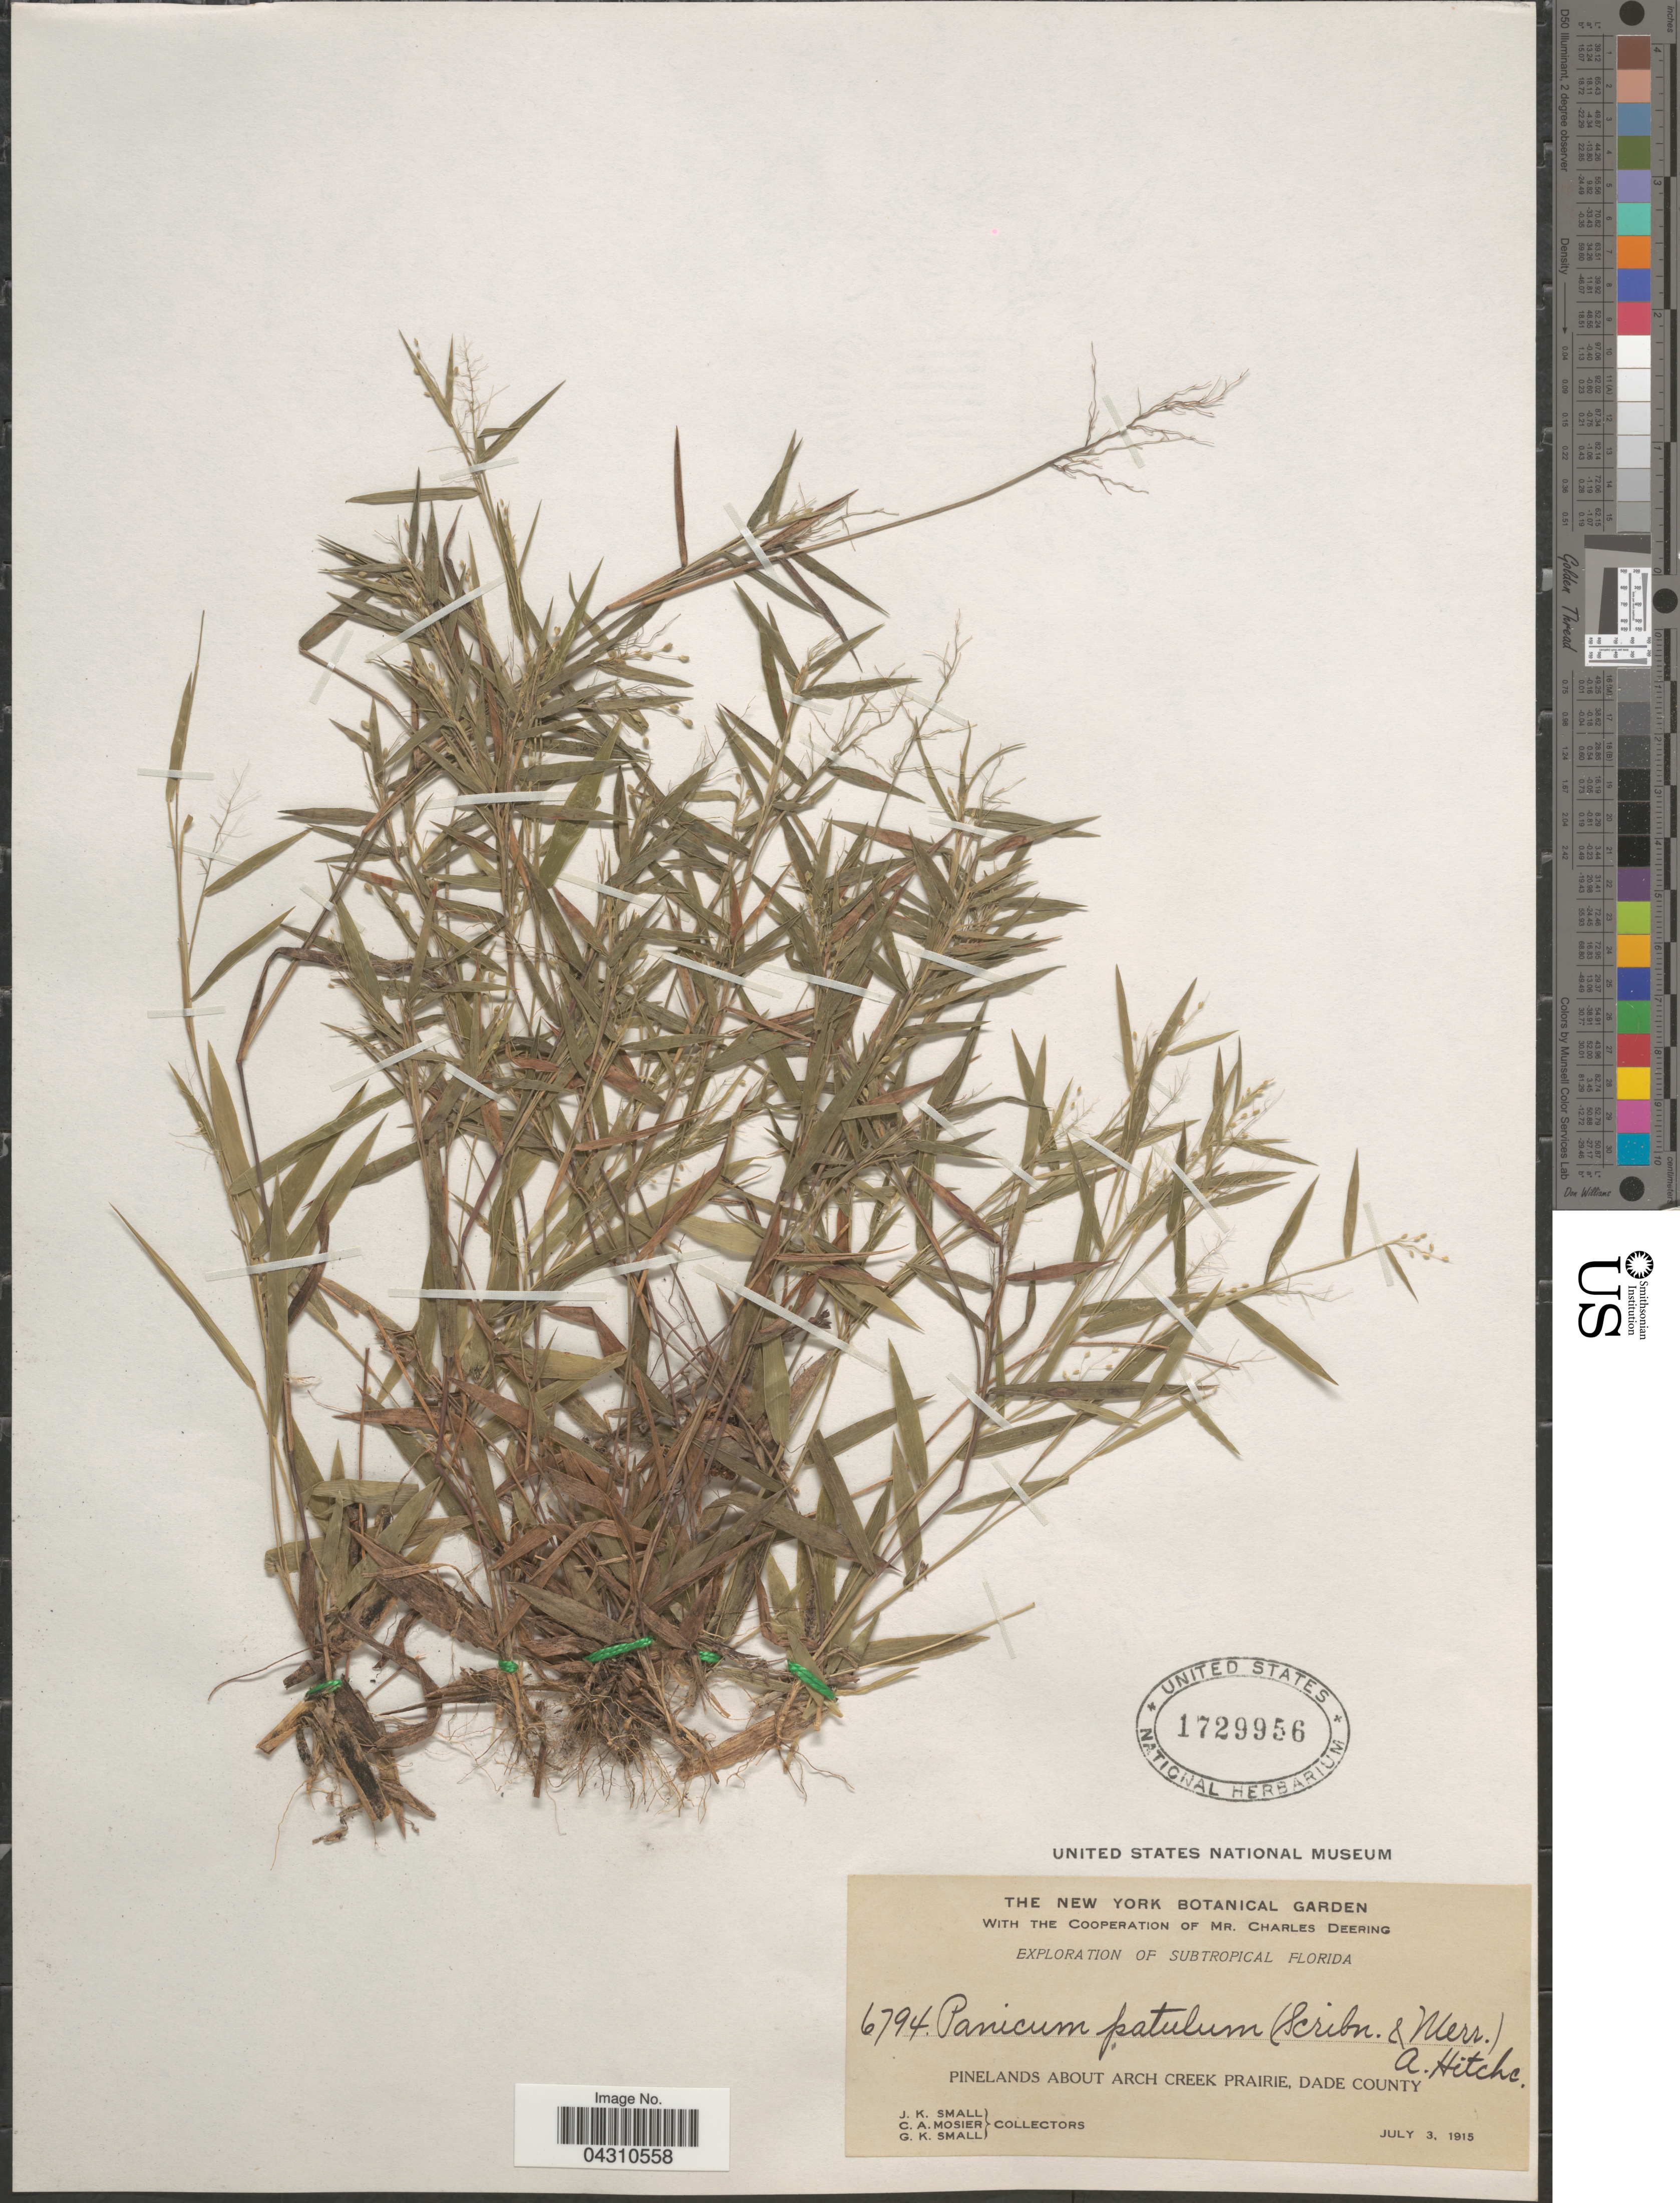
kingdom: Plantae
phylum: Tracheophyta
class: Liliopsida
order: Poales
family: Poaceae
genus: Dichanthelium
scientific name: Dichanthelium portoricense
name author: (Desv. ex Ham.) B.F. Hansen & Wunderlin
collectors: J. K. Small, C. A. Mosier & G. K. Small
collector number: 6794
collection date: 1915-07-03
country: United States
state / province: Florida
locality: Exploration of Subtropical Florida. Pinelands about Arch Creek Prairie, Dade County.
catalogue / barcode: US 1729956